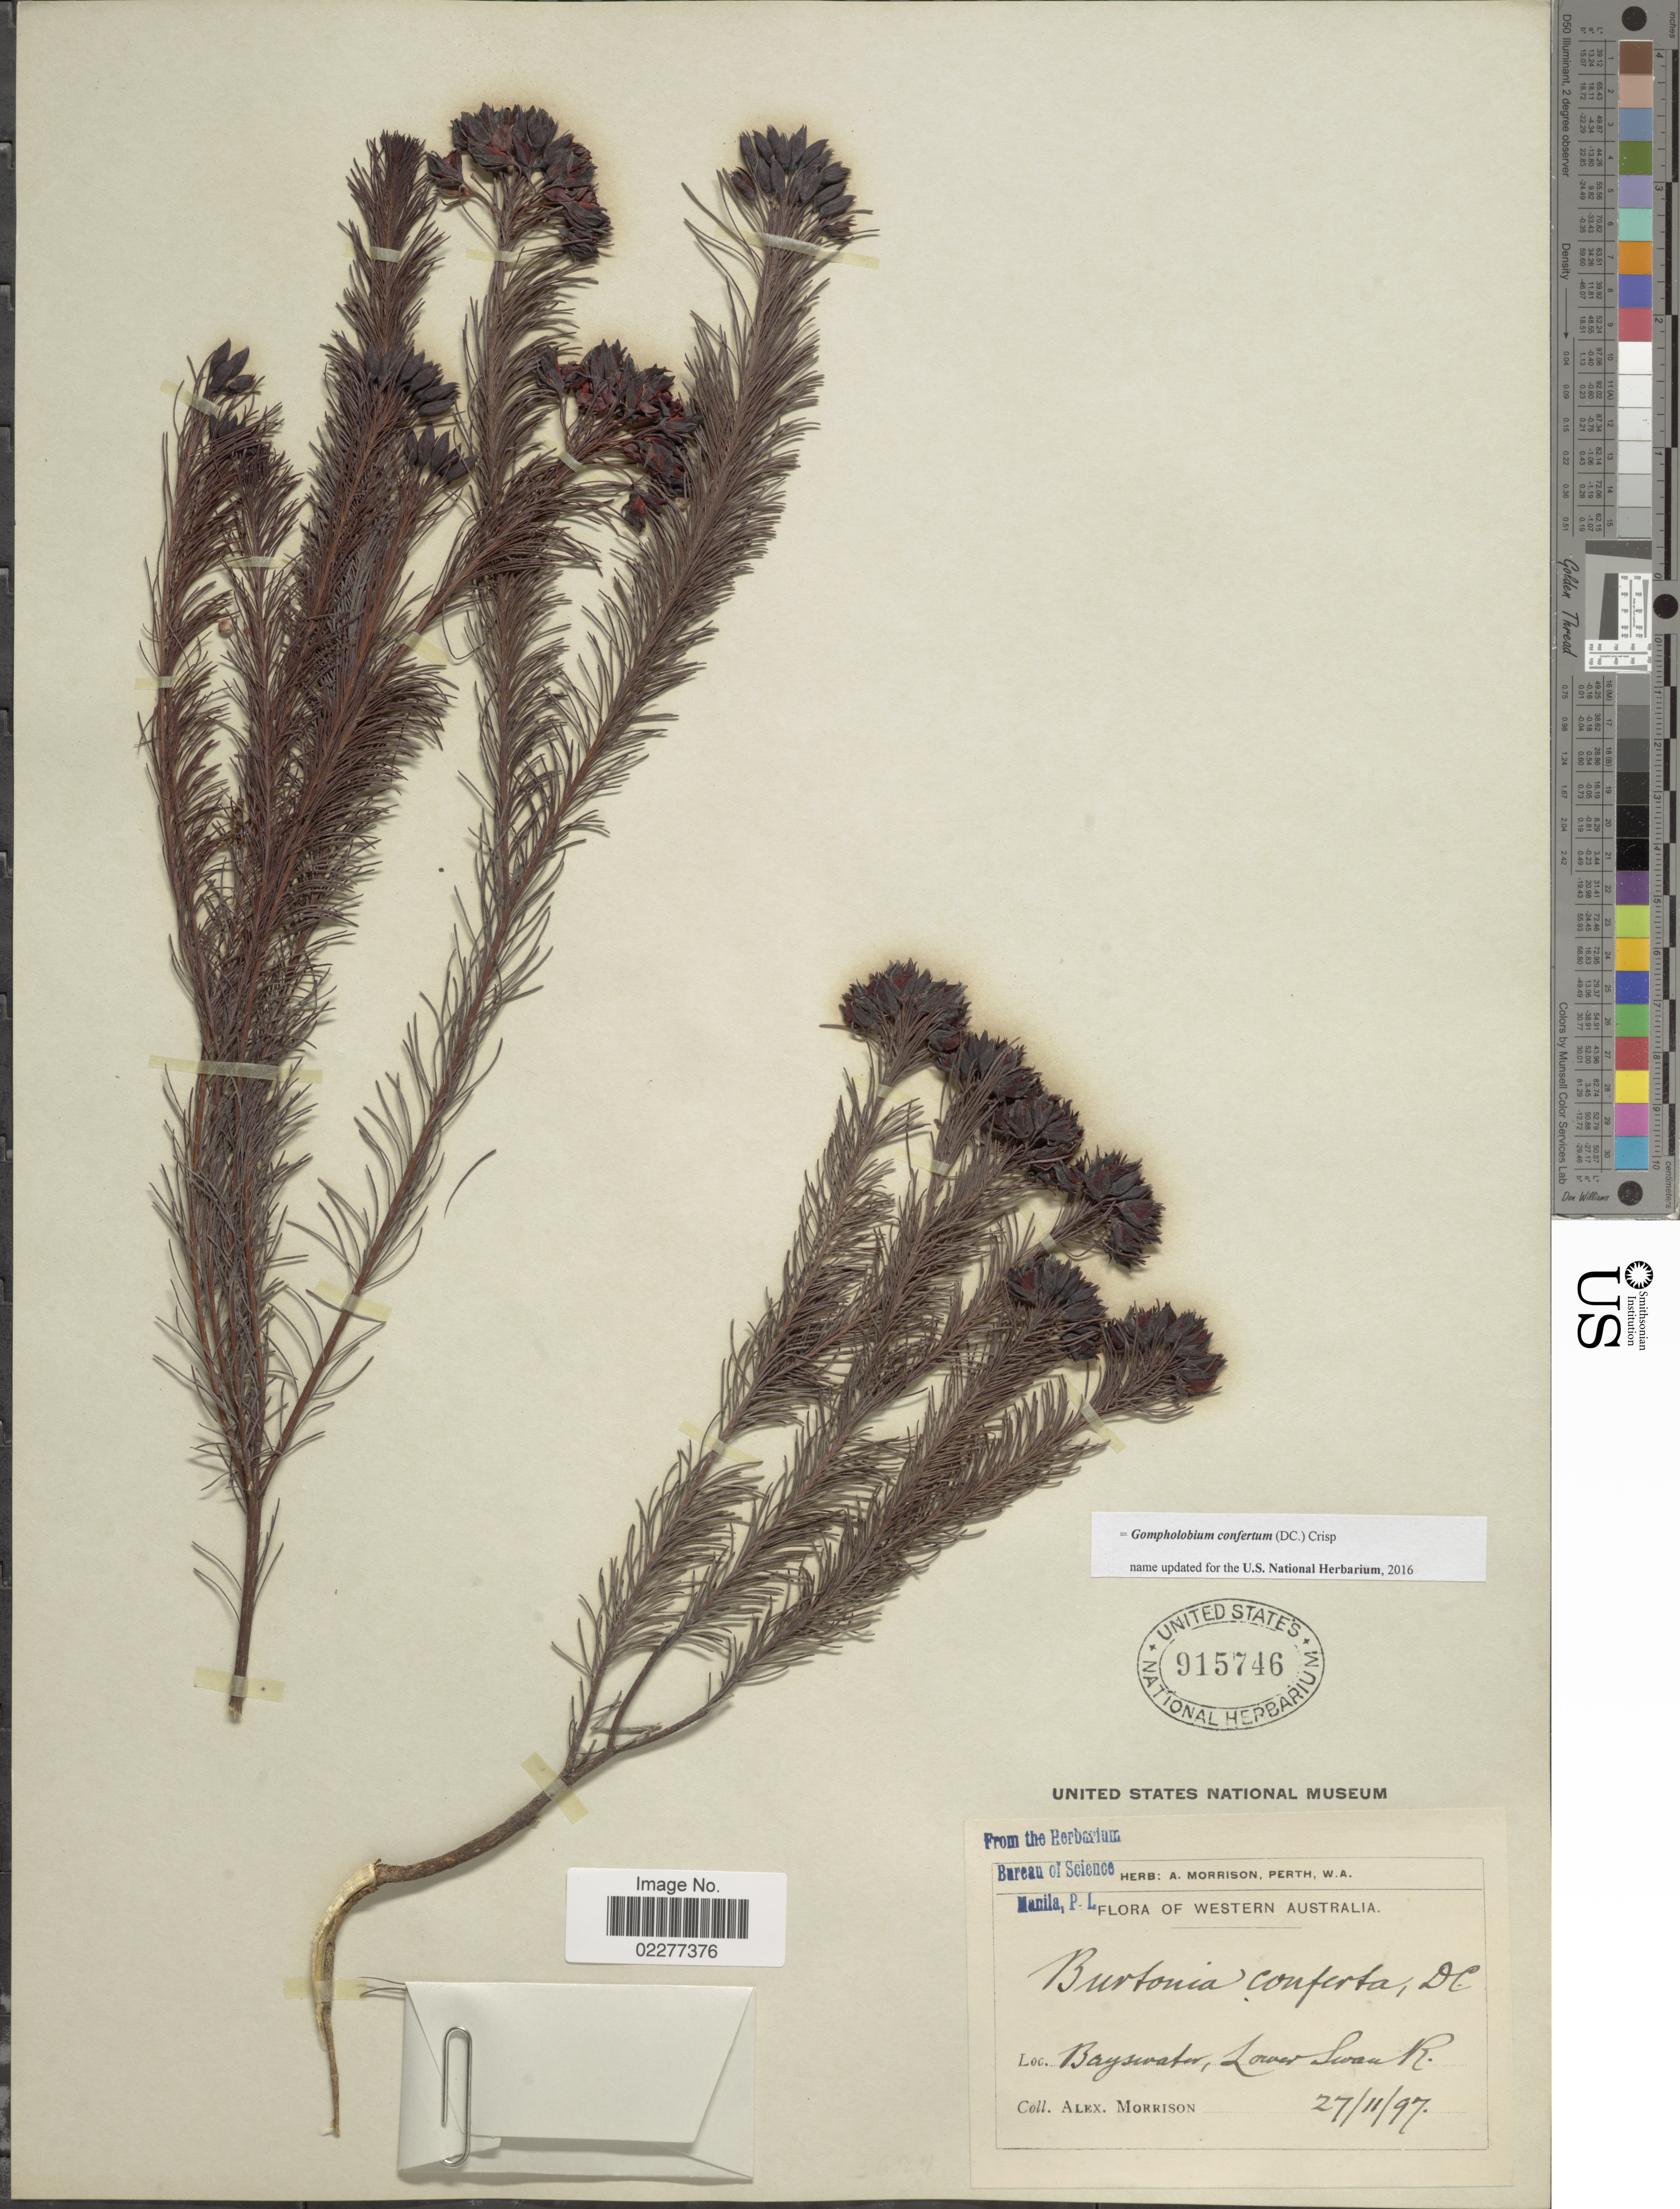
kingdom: Plantae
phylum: Tracheophyta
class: Magnoliopsida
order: Fabales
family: Fabaceae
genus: Gompholobium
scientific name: Gompholobium confertum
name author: (DC.) Crisp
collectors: A. Morrison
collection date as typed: Transcribed d/m/y: 27/11/97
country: Australia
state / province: Western Australia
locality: Bayswater, Lower Swan R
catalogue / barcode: US 915746